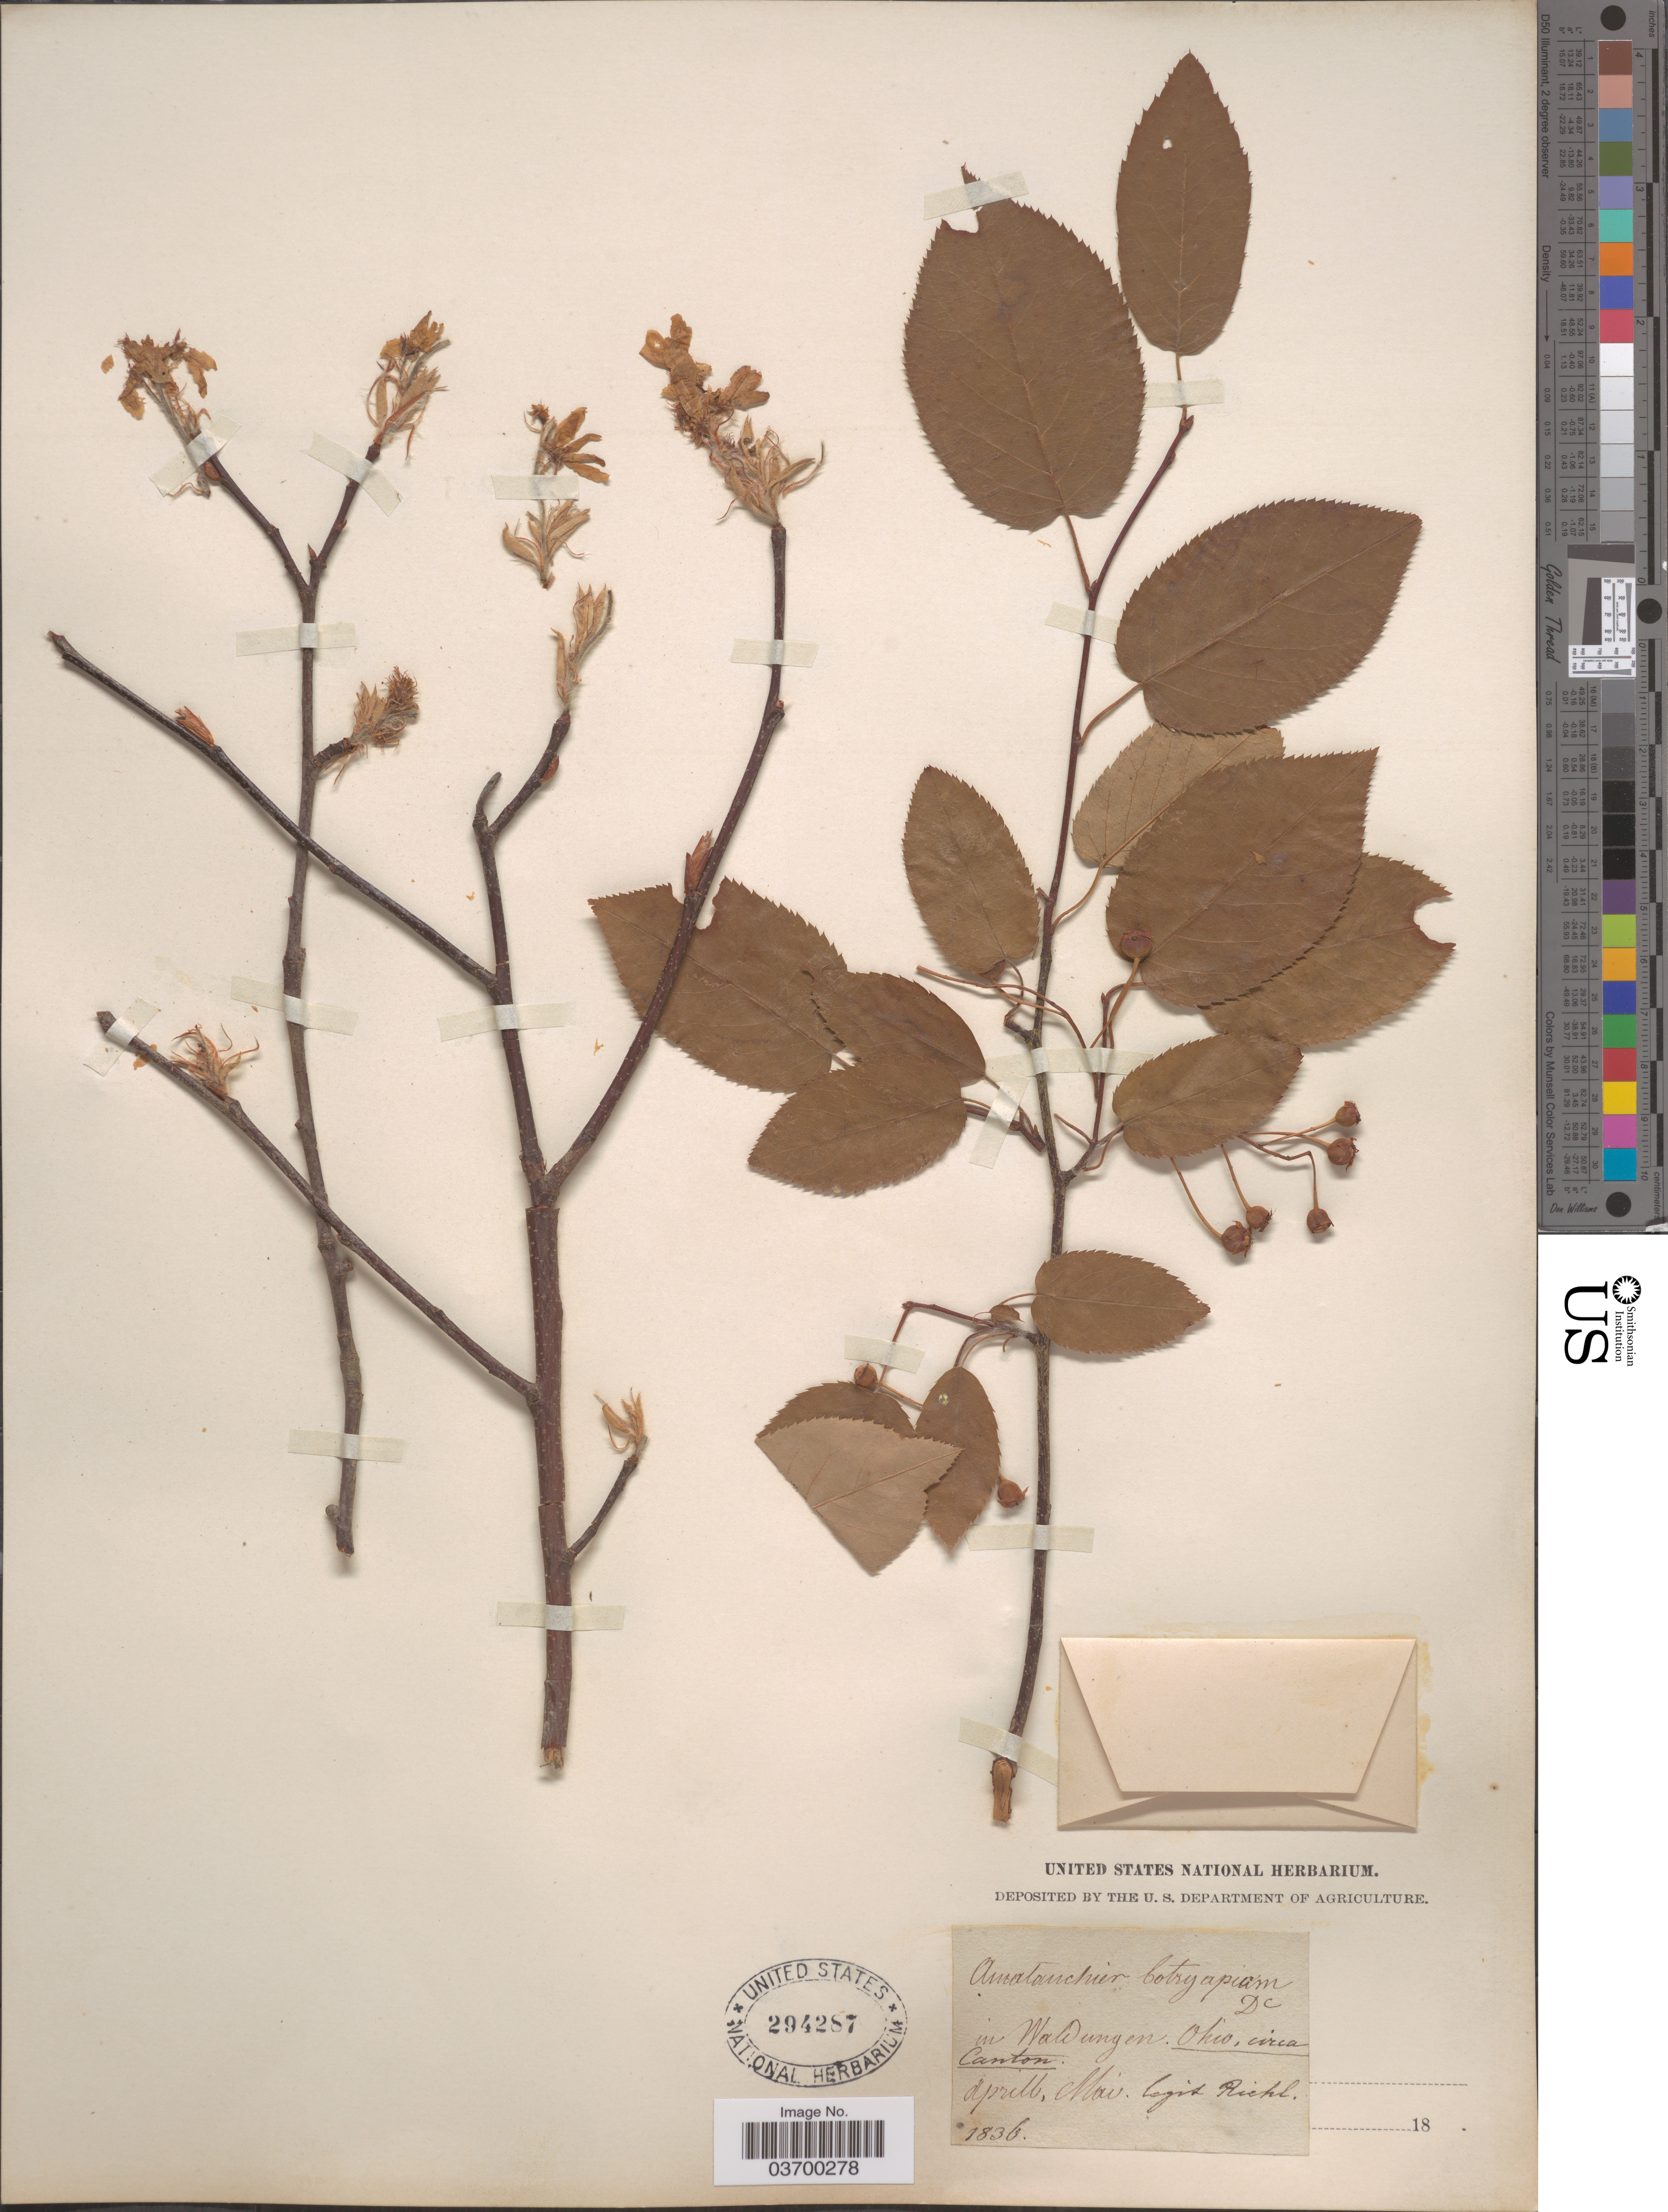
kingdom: Plantae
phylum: Tracheophyta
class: Magnoliopsida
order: Rosales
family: Rosaceae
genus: Amelanchier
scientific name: Amelanchier botryapium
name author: DC.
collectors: Riehl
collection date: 1836-04/1836-05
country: United States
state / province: Ohio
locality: In Waldungen, circa Canton.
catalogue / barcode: US 294287